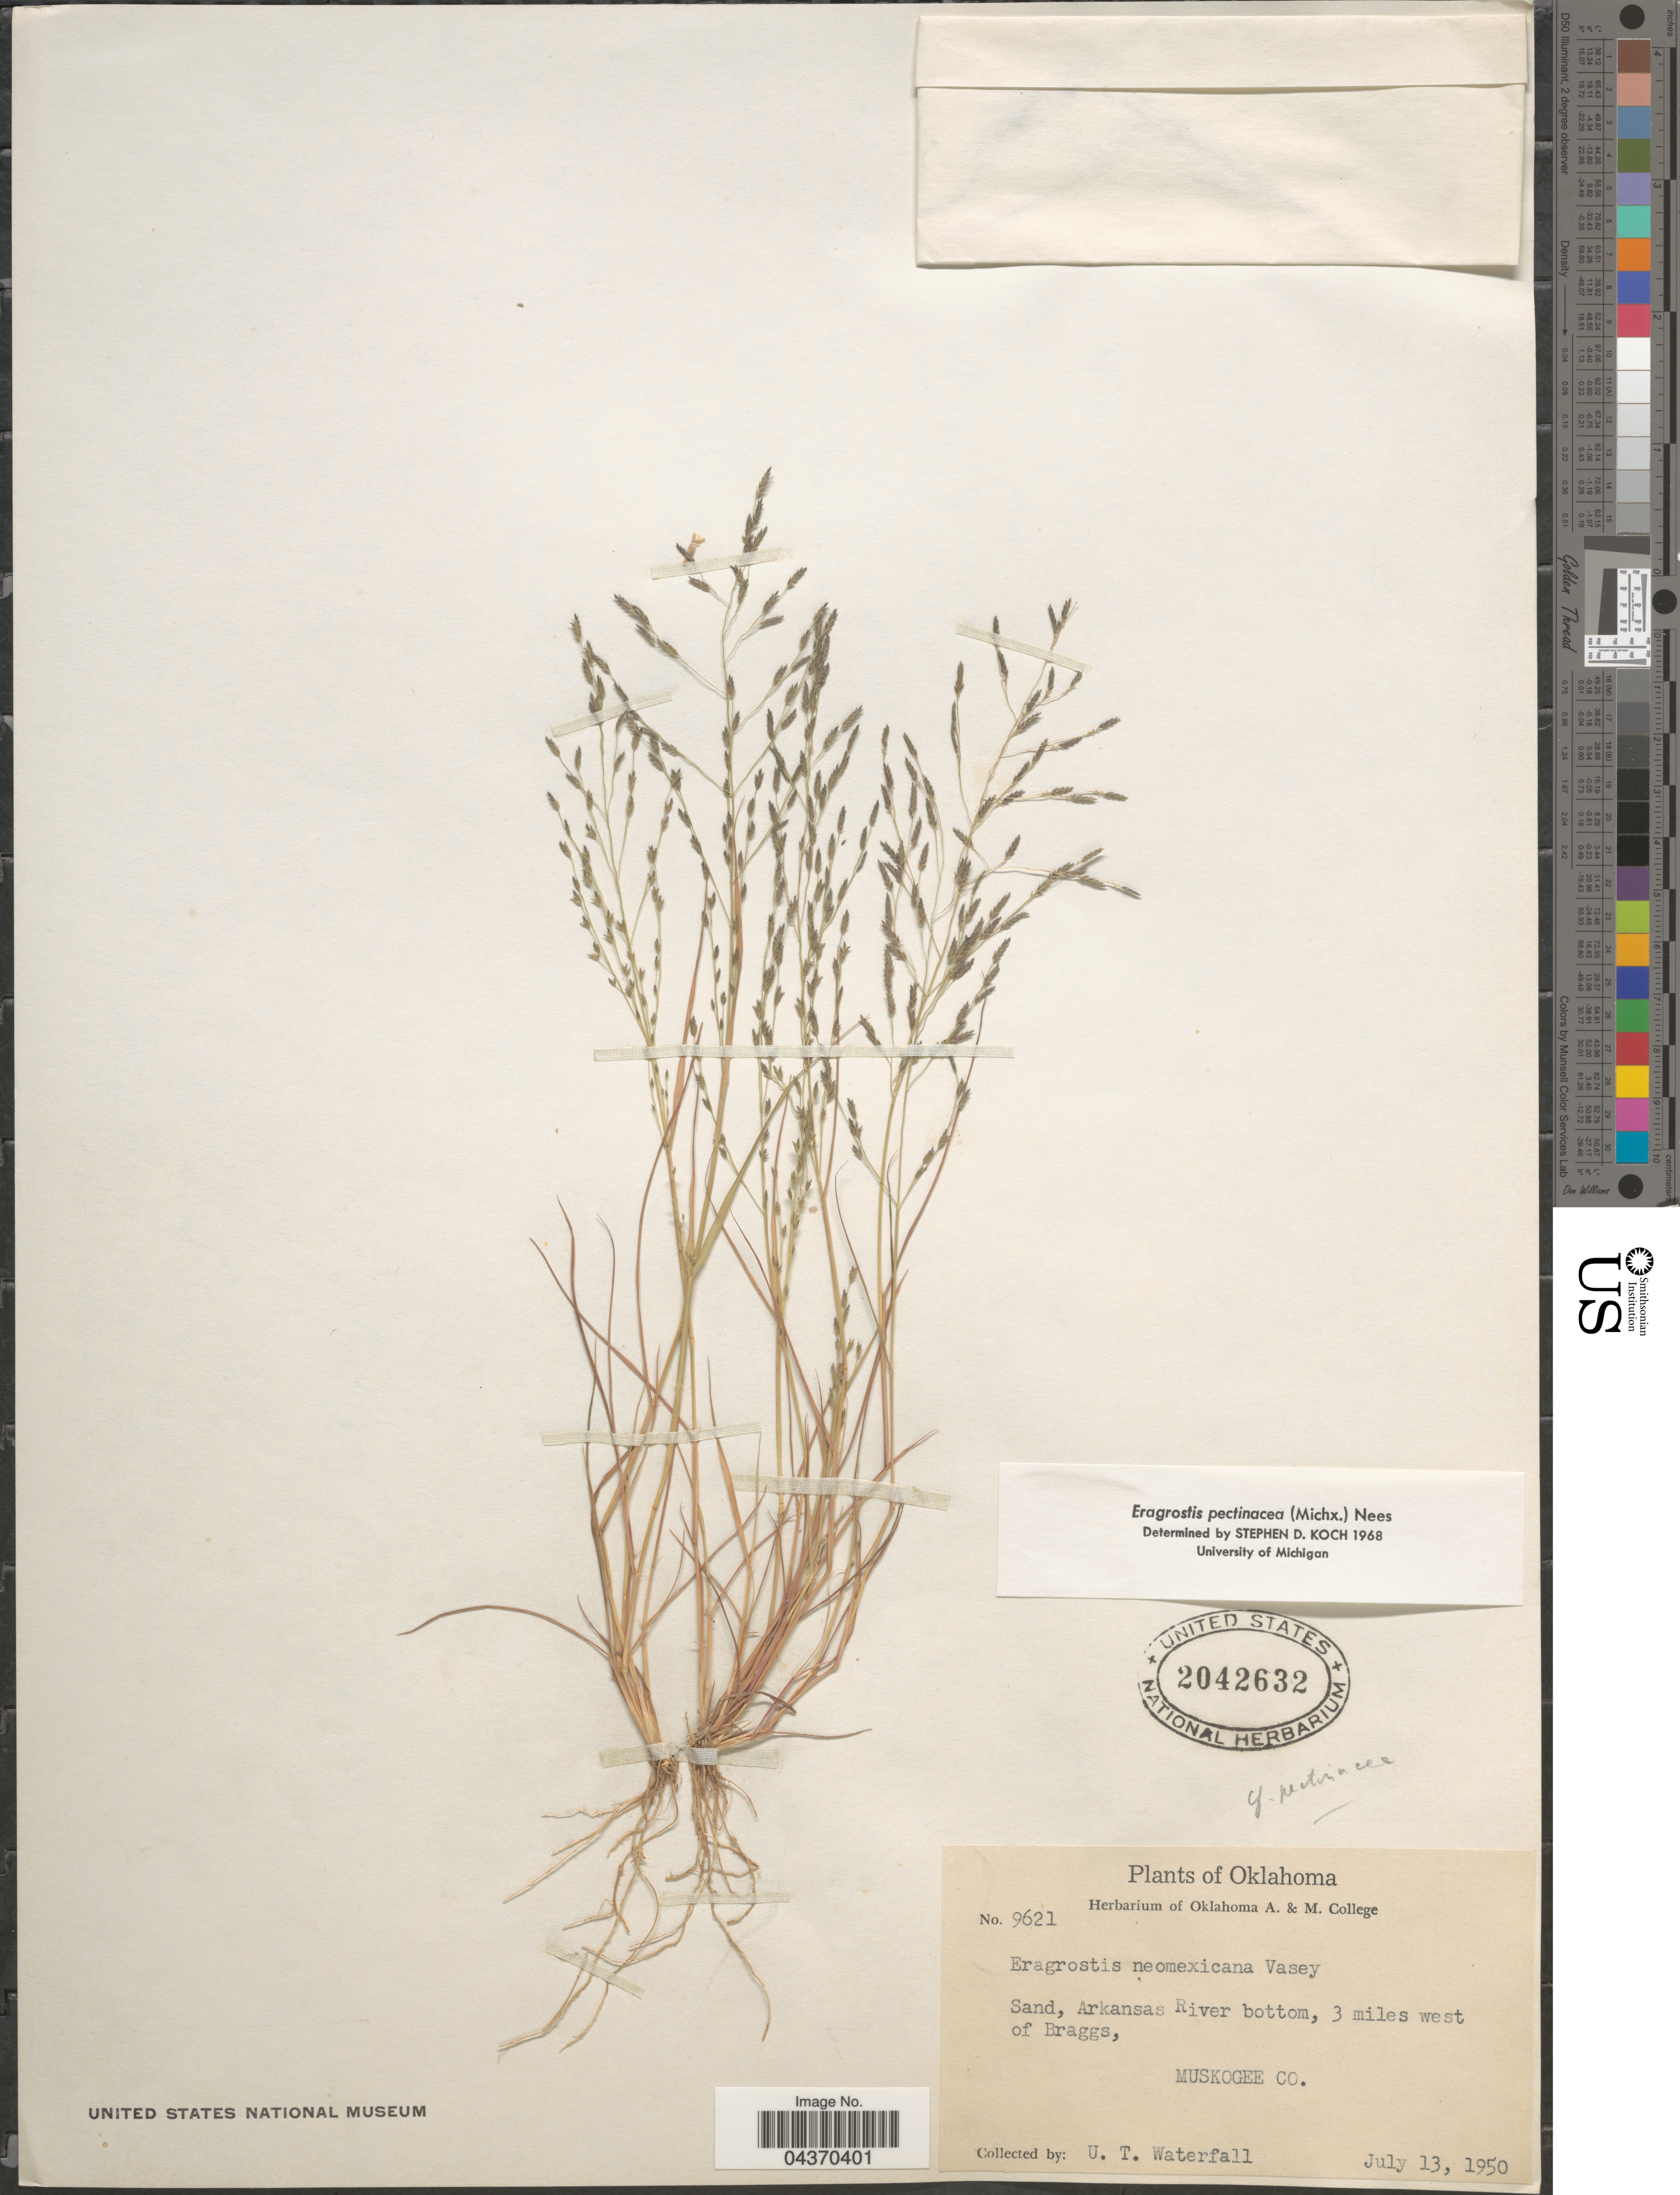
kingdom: Plantae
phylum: Tracheophyta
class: Liliopsida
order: Poales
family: Poaceae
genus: Eragrostis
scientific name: Eragrostis pectinacea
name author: (Michx.) Nees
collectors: U. T. Waterfall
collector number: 9621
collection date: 1950-07-13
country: United States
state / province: Oklahoma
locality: Sand, Arkansas River bottom, 3 miles west of Braggs, Muskogee Co.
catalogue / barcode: US 2042632